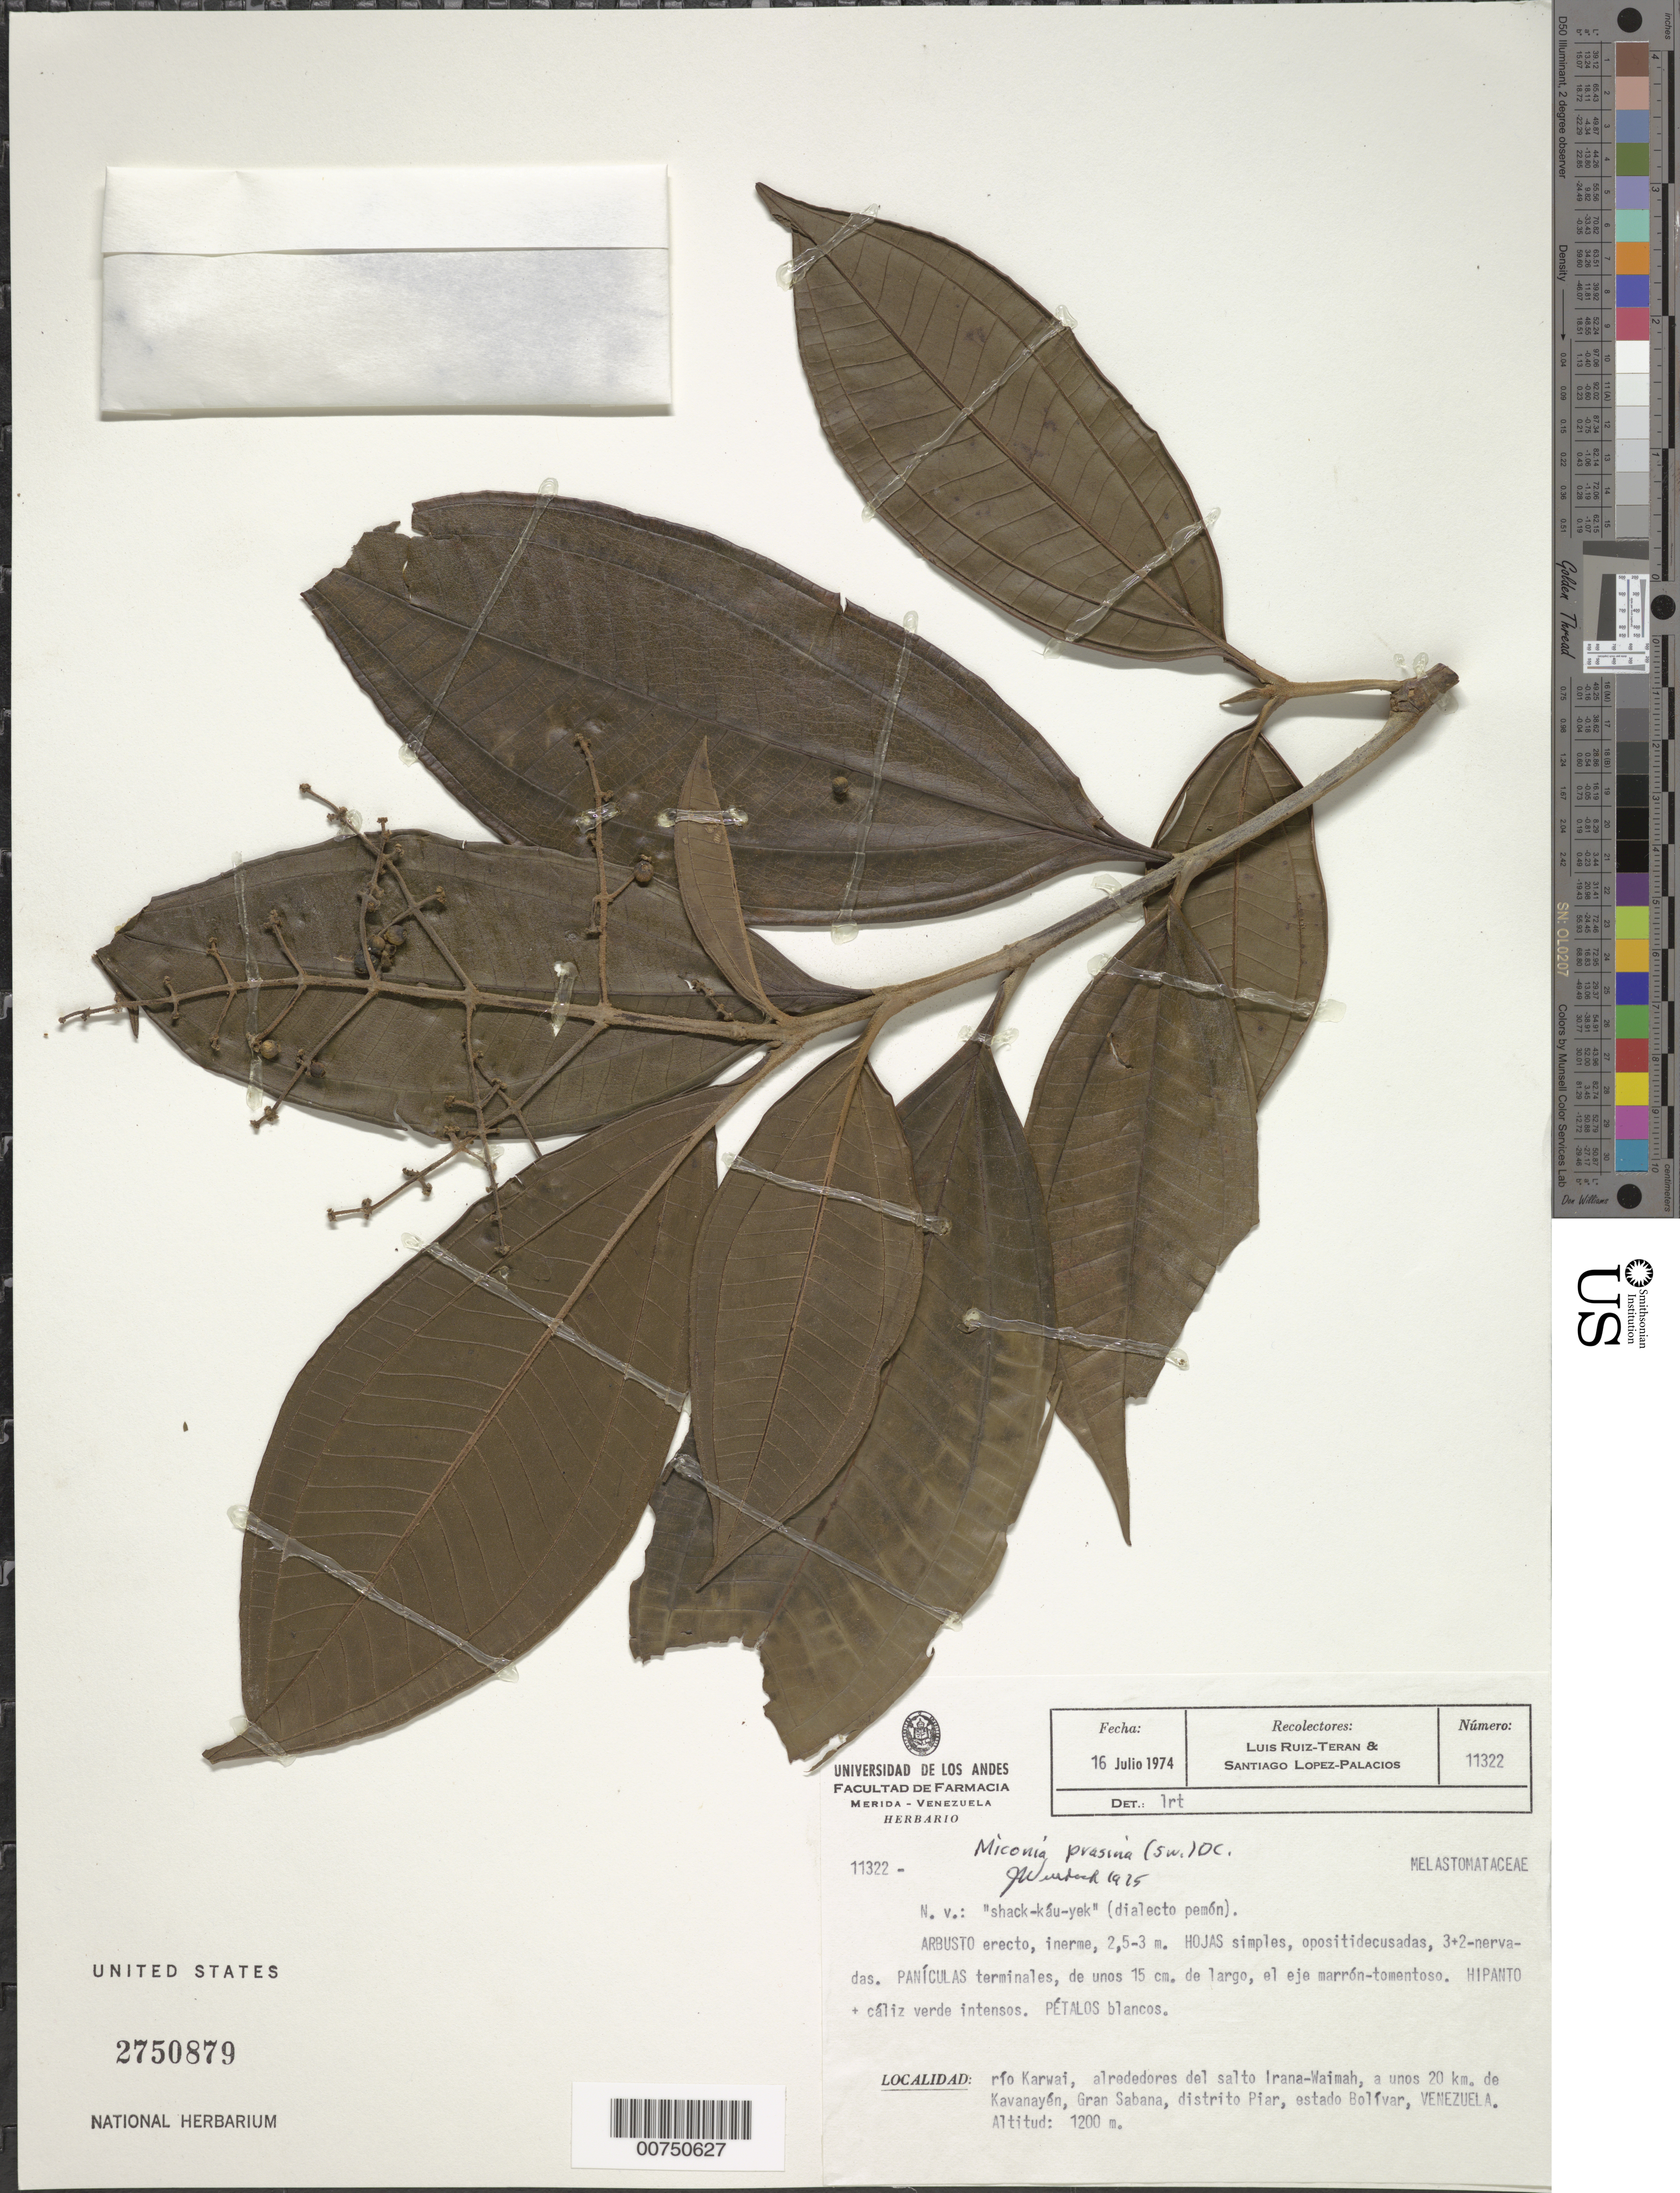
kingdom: Plantae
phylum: Tracheophyta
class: Magnoliopsida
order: Myrtales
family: Melastomataceae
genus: Miconia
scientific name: Miconia prasina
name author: (Sw.) DC.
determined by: Wurdack, John J., (US), US (UNITED STATES)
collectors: L. E. Ruíz-Terán & S. López-Palacios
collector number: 11322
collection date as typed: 16-Jul-74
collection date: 1974-07-16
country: Venezuela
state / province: Bolívar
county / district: Piar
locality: Río Karwai, Salto Irana-Waimáh, 20 km de Kavanayén, Gran Sabana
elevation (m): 1200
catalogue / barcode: US 2750879